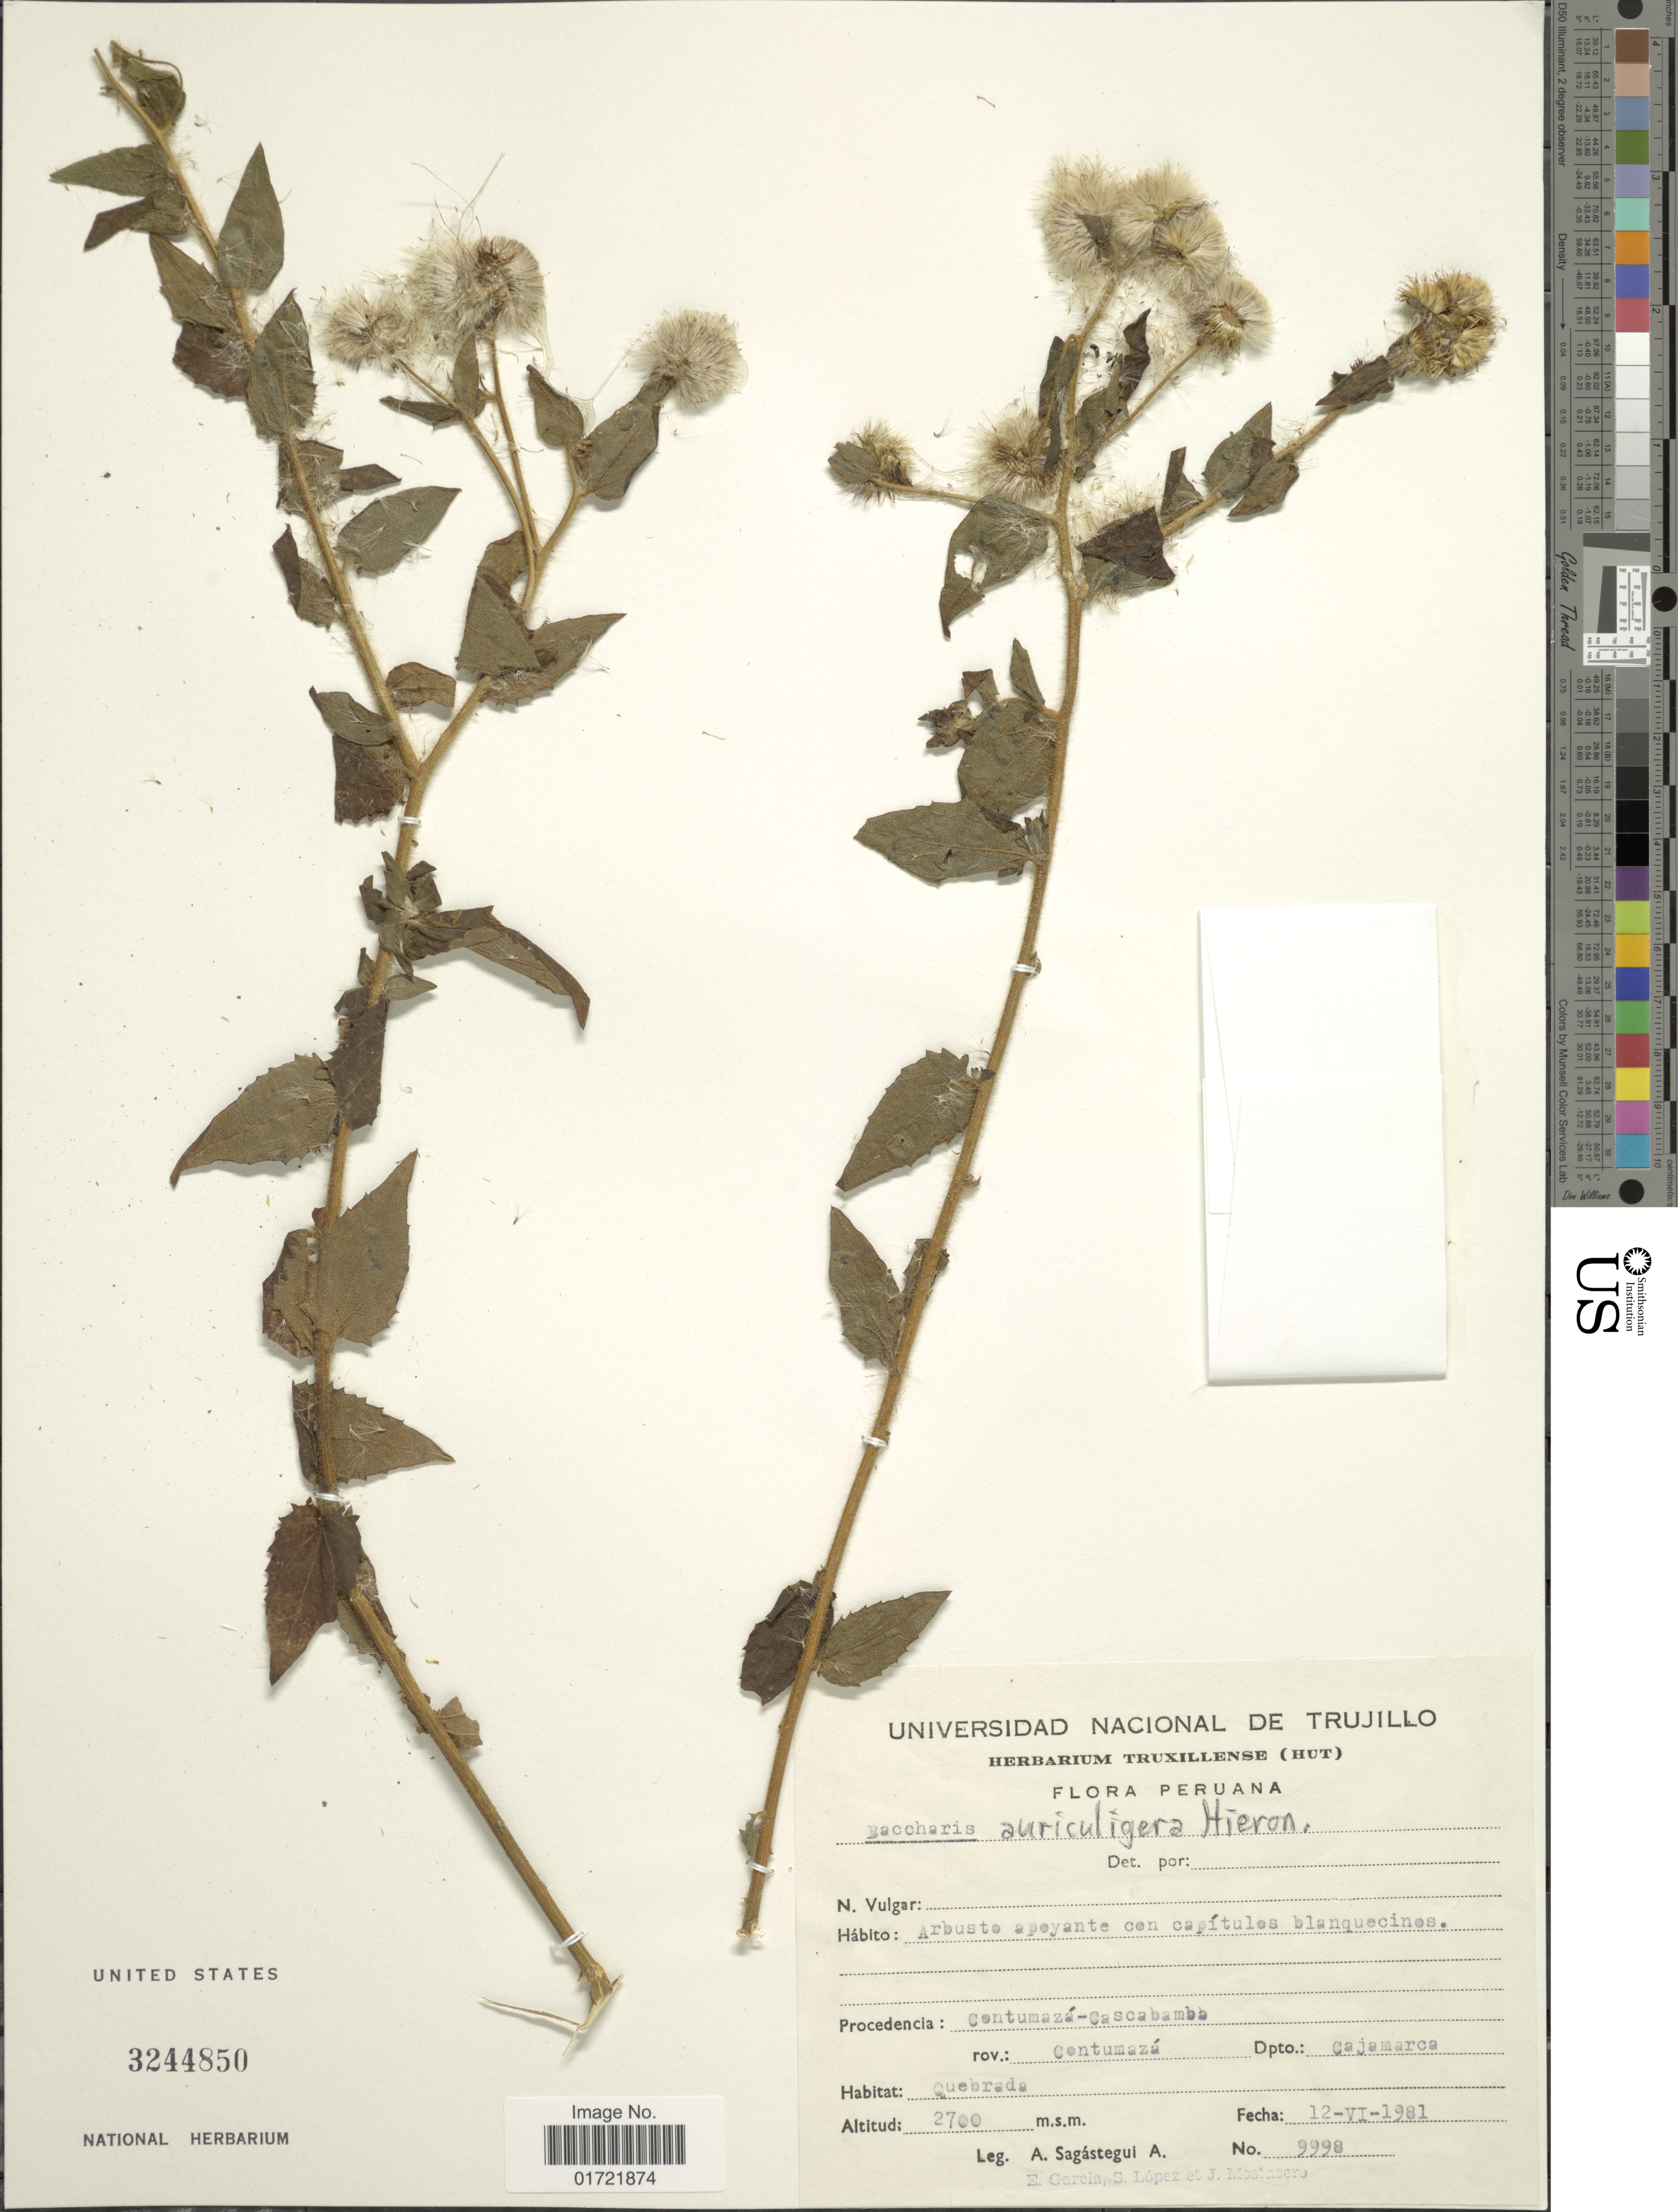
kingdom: Plantae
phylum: Tracheophyta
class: Magnoliopsida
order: Asterales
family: Asteraceae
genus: Baccharis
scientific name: Baccharis auriculigera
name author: Hieron.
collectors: A. Sagástegui A., E. Garcia, S. Lopez & J. Mostacero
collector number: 9998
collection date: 1981-06-12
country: Peru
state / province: Cajamarca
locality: Contumazá - Cascabamba, Prov. Contumazá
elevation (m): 2700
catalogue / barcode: US 3244850